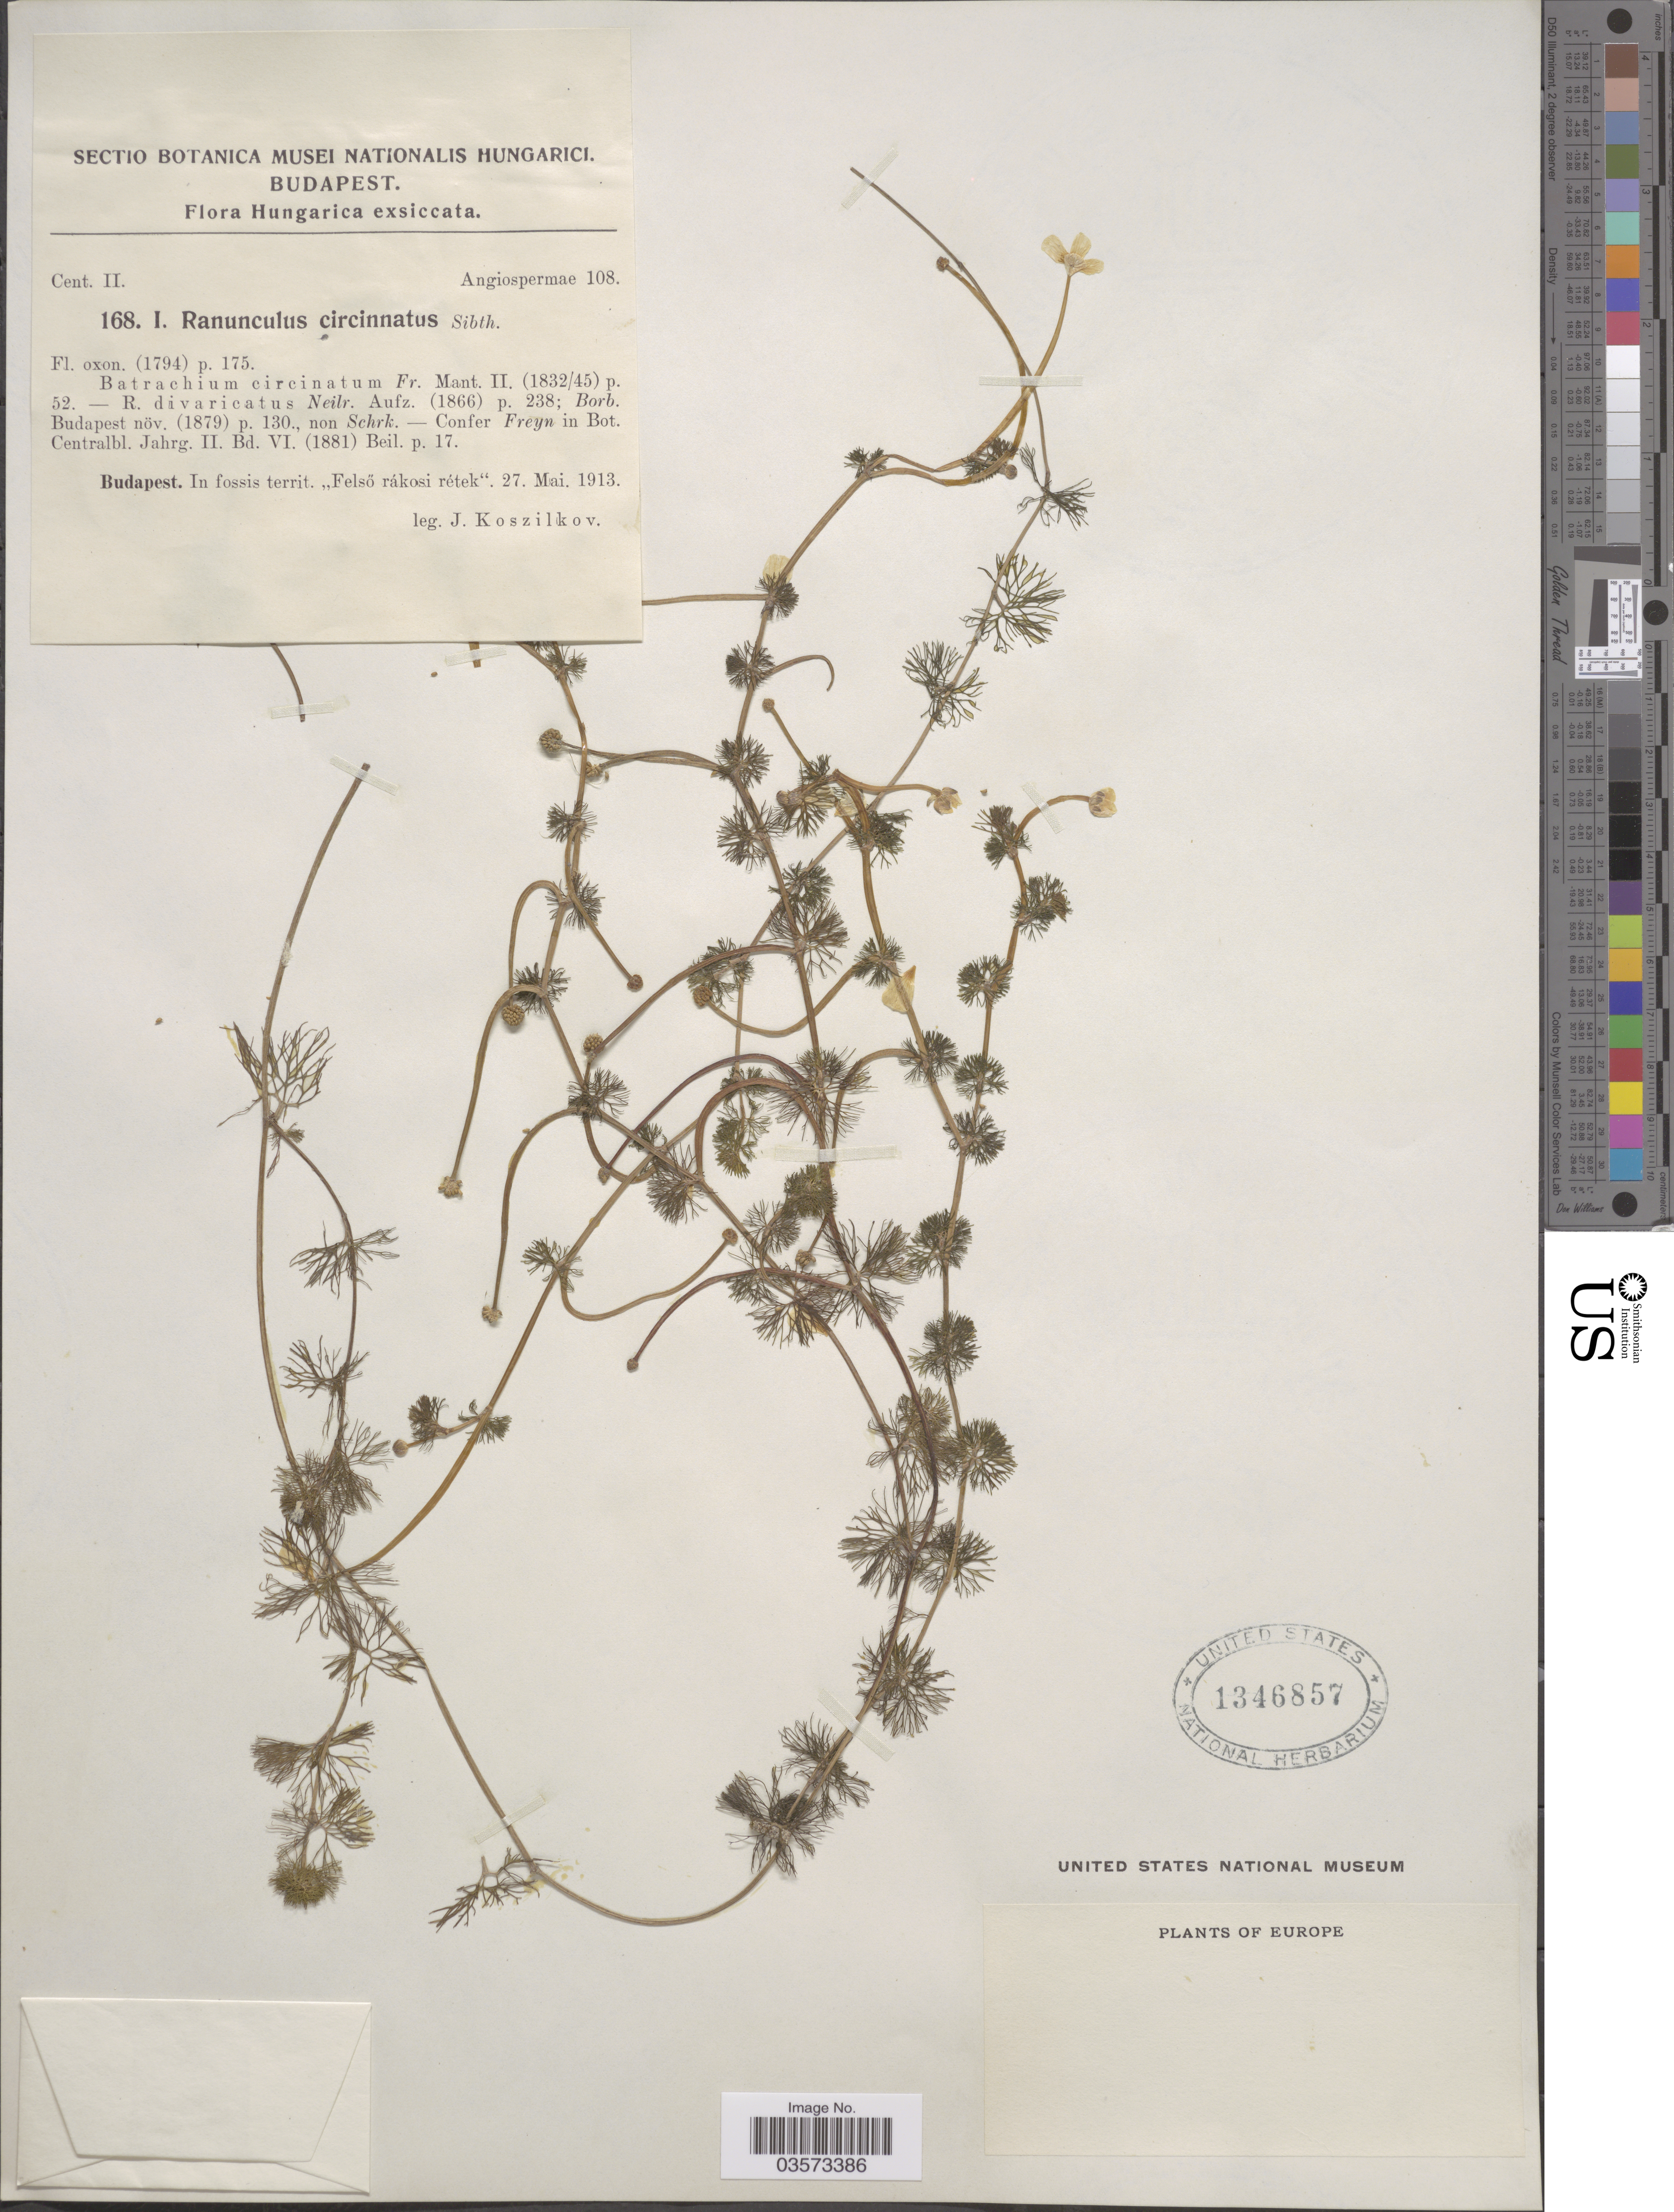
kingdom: Plantae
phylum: Tracheophyta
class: Magnoliopsida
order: Ranunculales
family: Ranunculaceae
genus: Ranunculus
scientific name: Ranunculus circinatus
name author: Sibth.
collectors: J. Koszilkov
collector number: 168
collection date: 1913-05-27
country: Hungary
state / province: Budapest, Capital District of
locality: In fossis territ. "Felső rákosi rétek".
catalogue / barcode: US 1346857